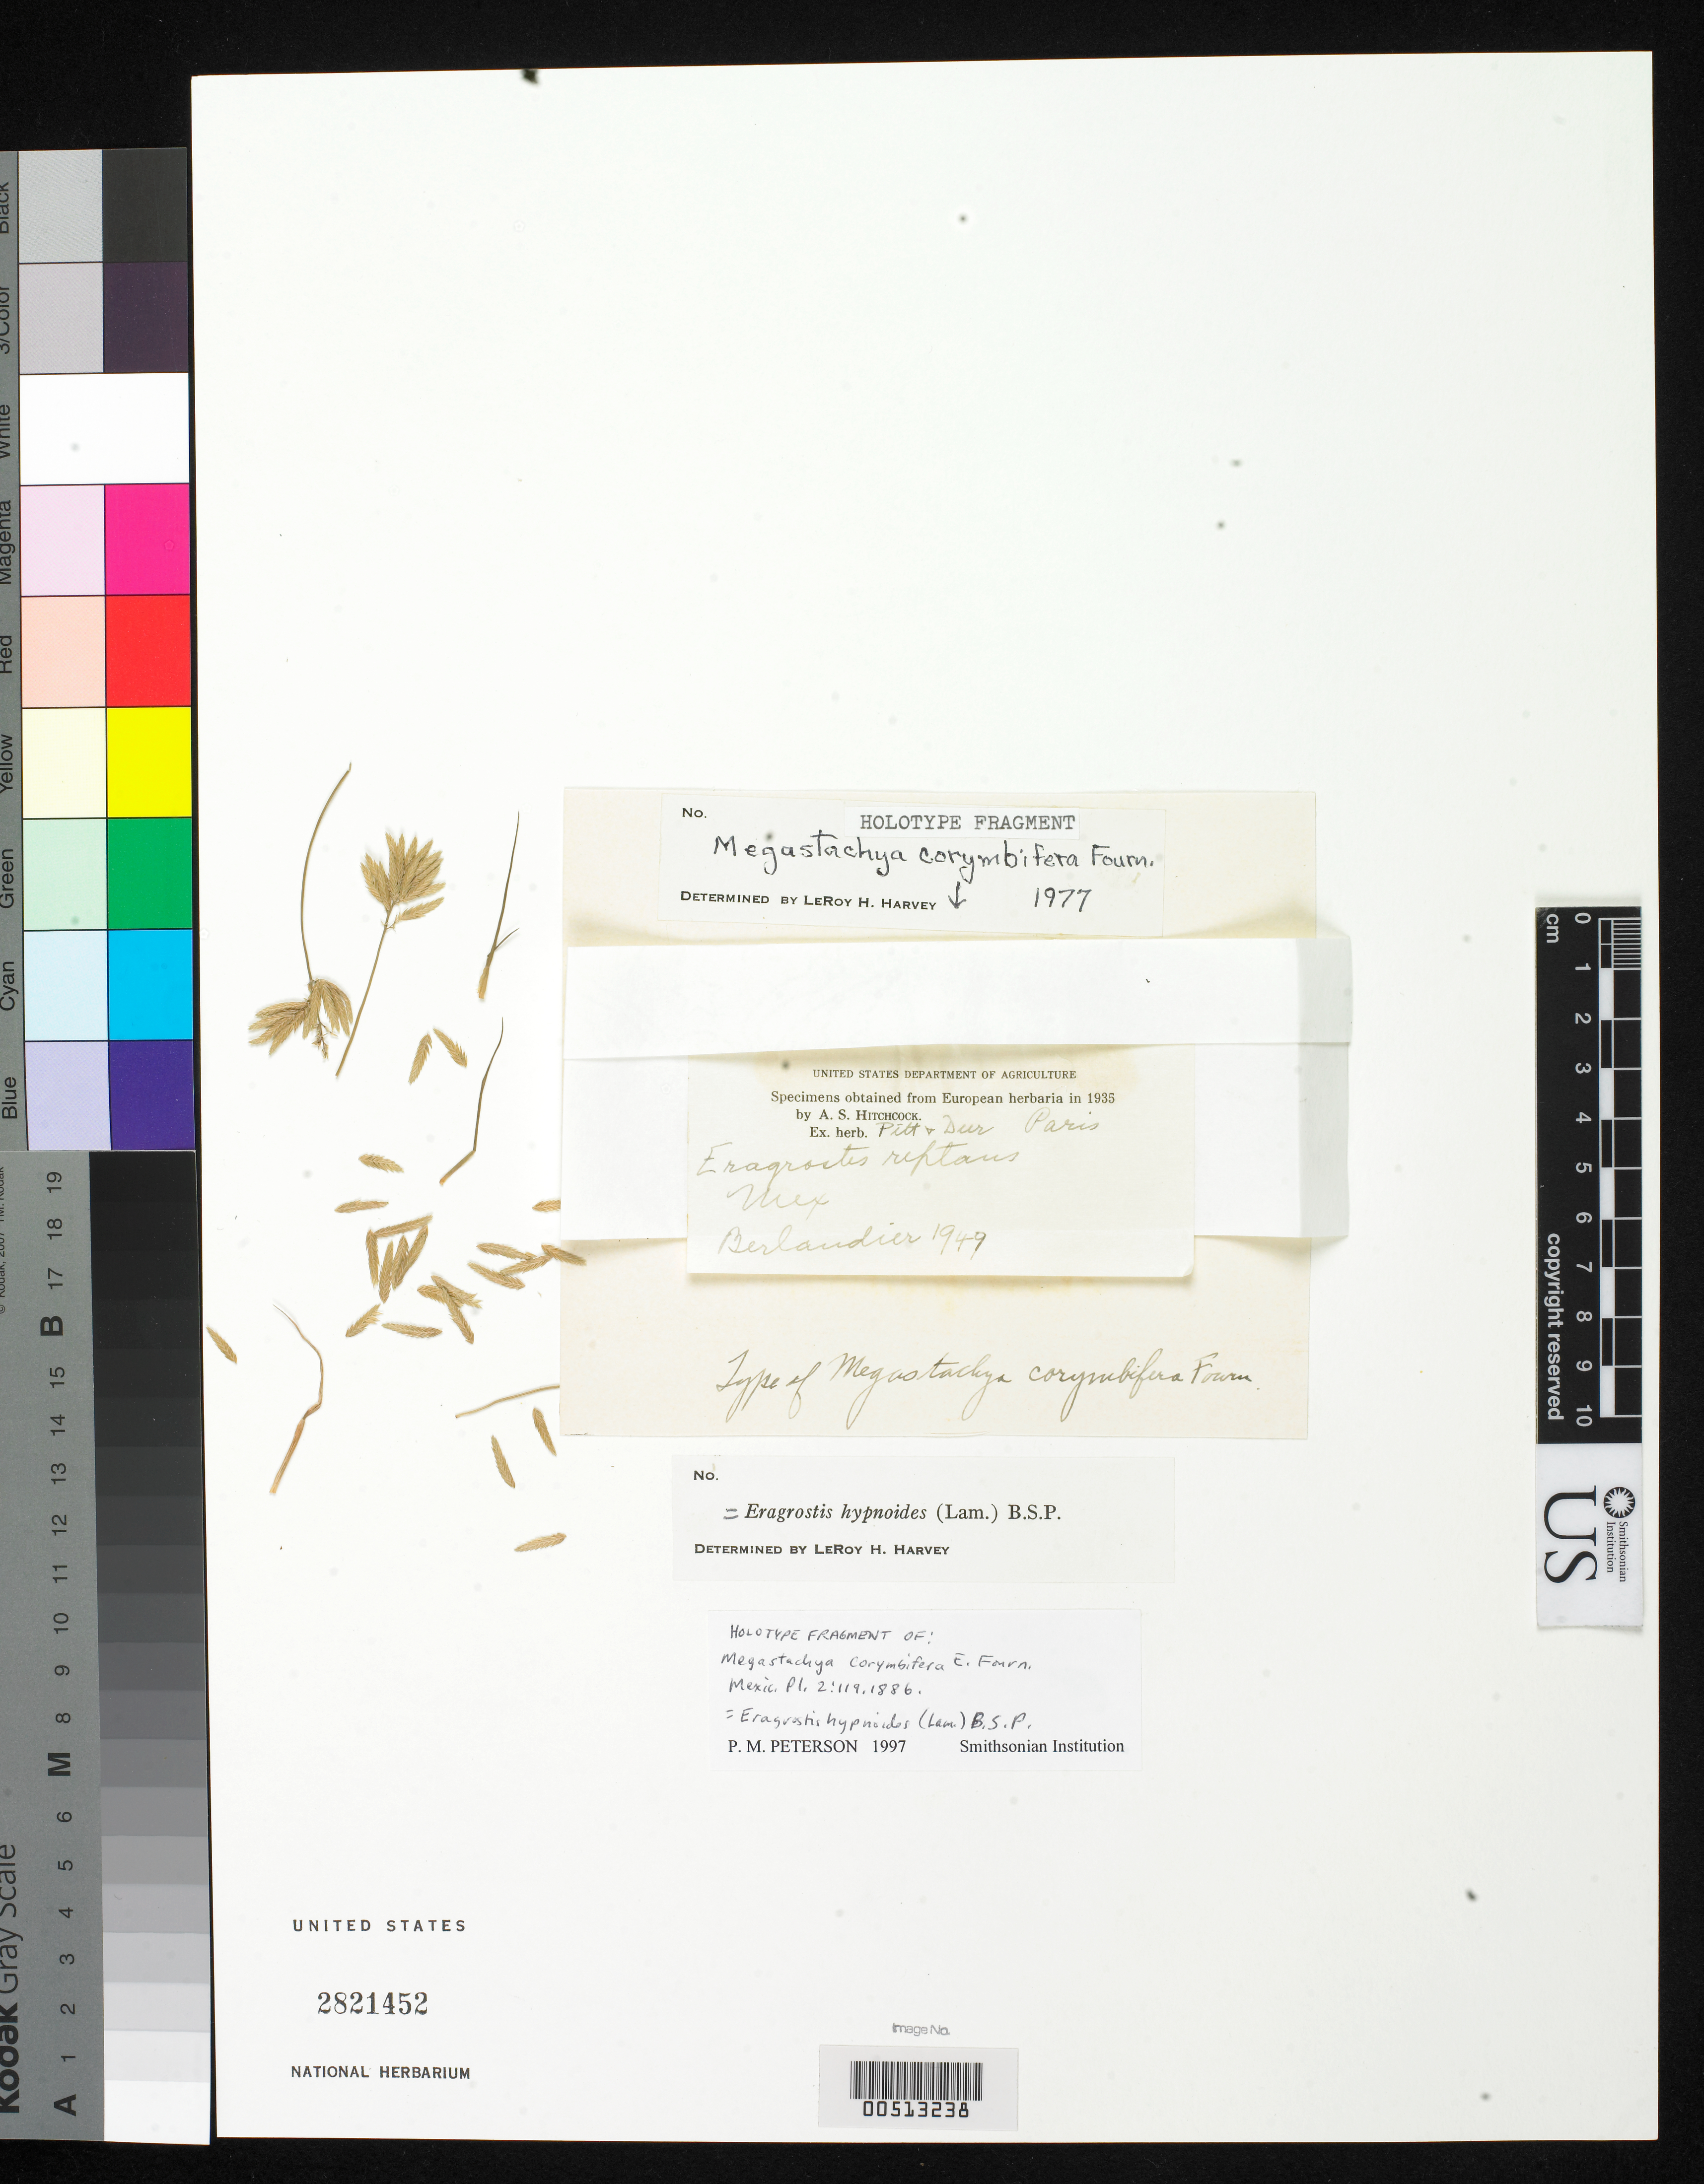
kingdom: Plantae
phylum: Tracheophyta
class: Liliopsida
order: Poales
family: Poaceae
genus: Megastachya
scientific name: Megastachya corymbifera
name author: E. Fourn.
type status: Type Fragment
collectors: J. L. Berlandier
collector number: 1949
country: Mexico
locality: E of Monserrat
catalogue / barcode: US 2821452